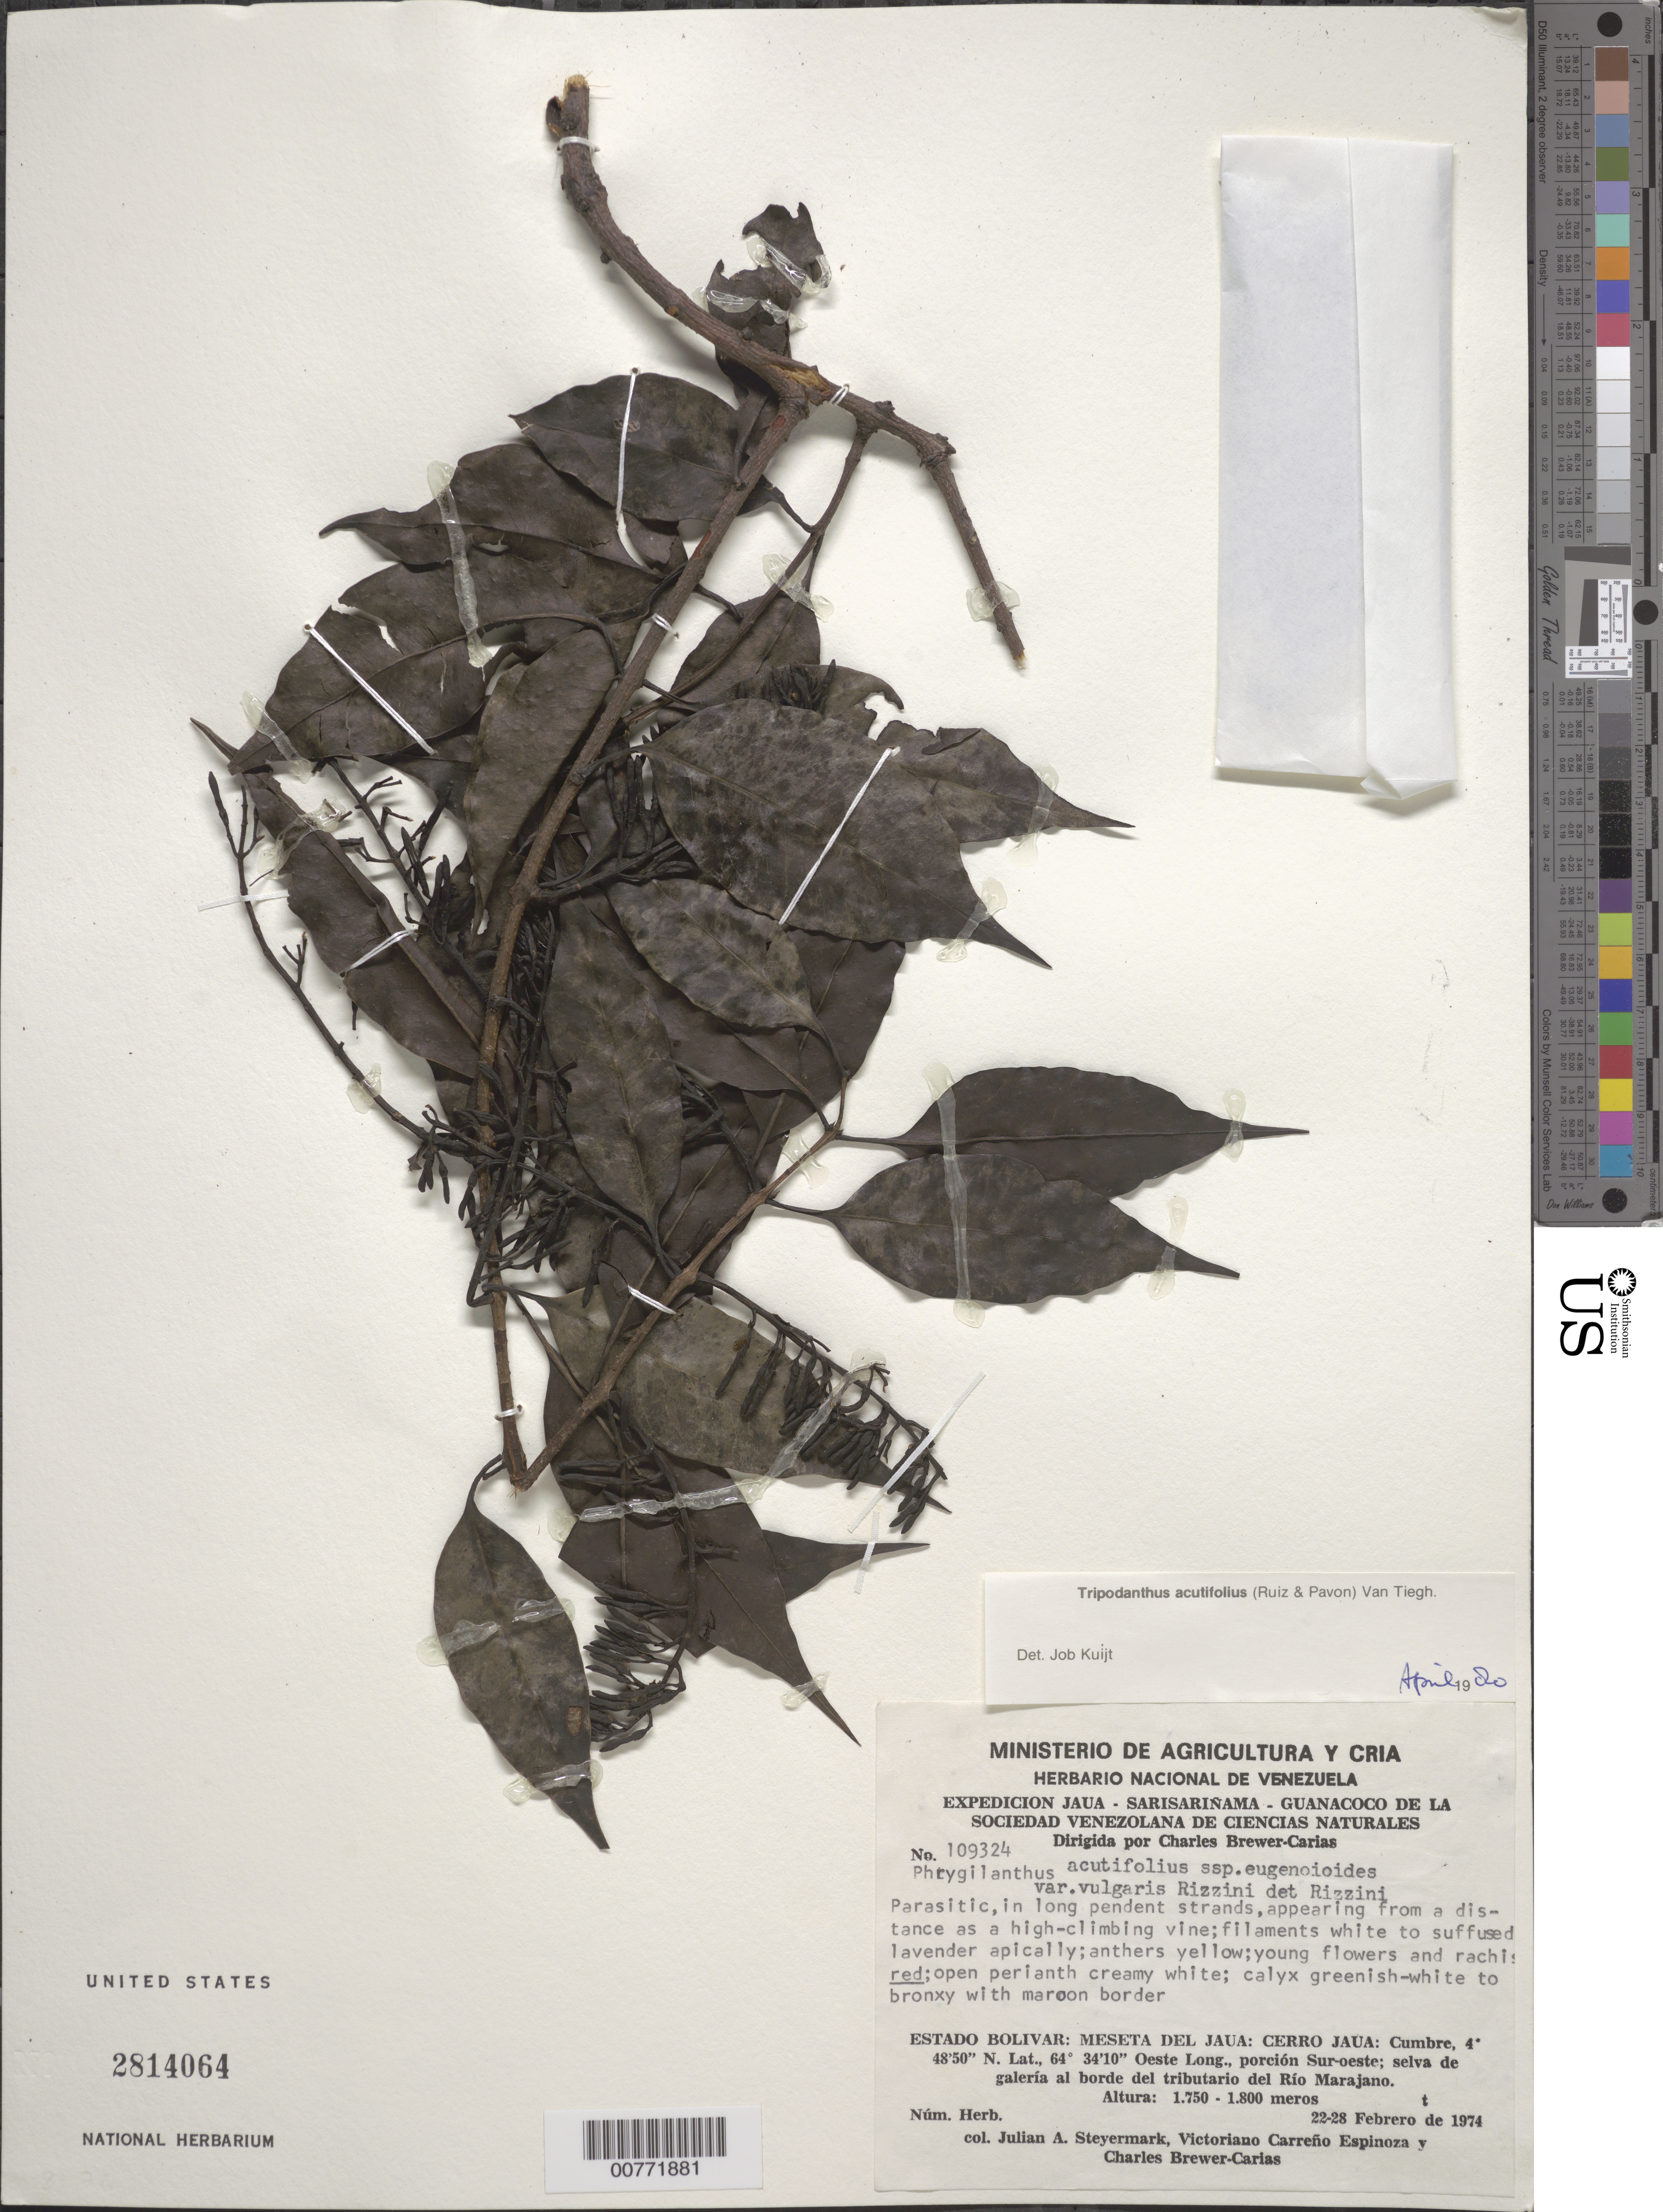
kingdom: Plantae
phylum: Tracheophyta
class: Magnoliopsida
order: Santalales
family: Loranthaceae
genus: Tripodanthus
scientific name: Tripodanthus acutifolius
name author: Tiegh.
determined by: Kuijt, Job, (CANADA)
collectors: J. Steyermark, V. Carreño E. & C. Brewer-Carias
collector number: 109324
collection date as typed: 22-Feb-74 to 28-Feb-74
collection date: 1974-02-22/1974-02-28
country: Venezuela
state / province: Bolívar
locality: Meseta del Jaua: Cerro Jaua, portion SO. Río Marajano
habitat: Selva de galeria al borde del tributario del Rio Marajano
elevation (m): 1750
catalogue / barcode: US 2814064